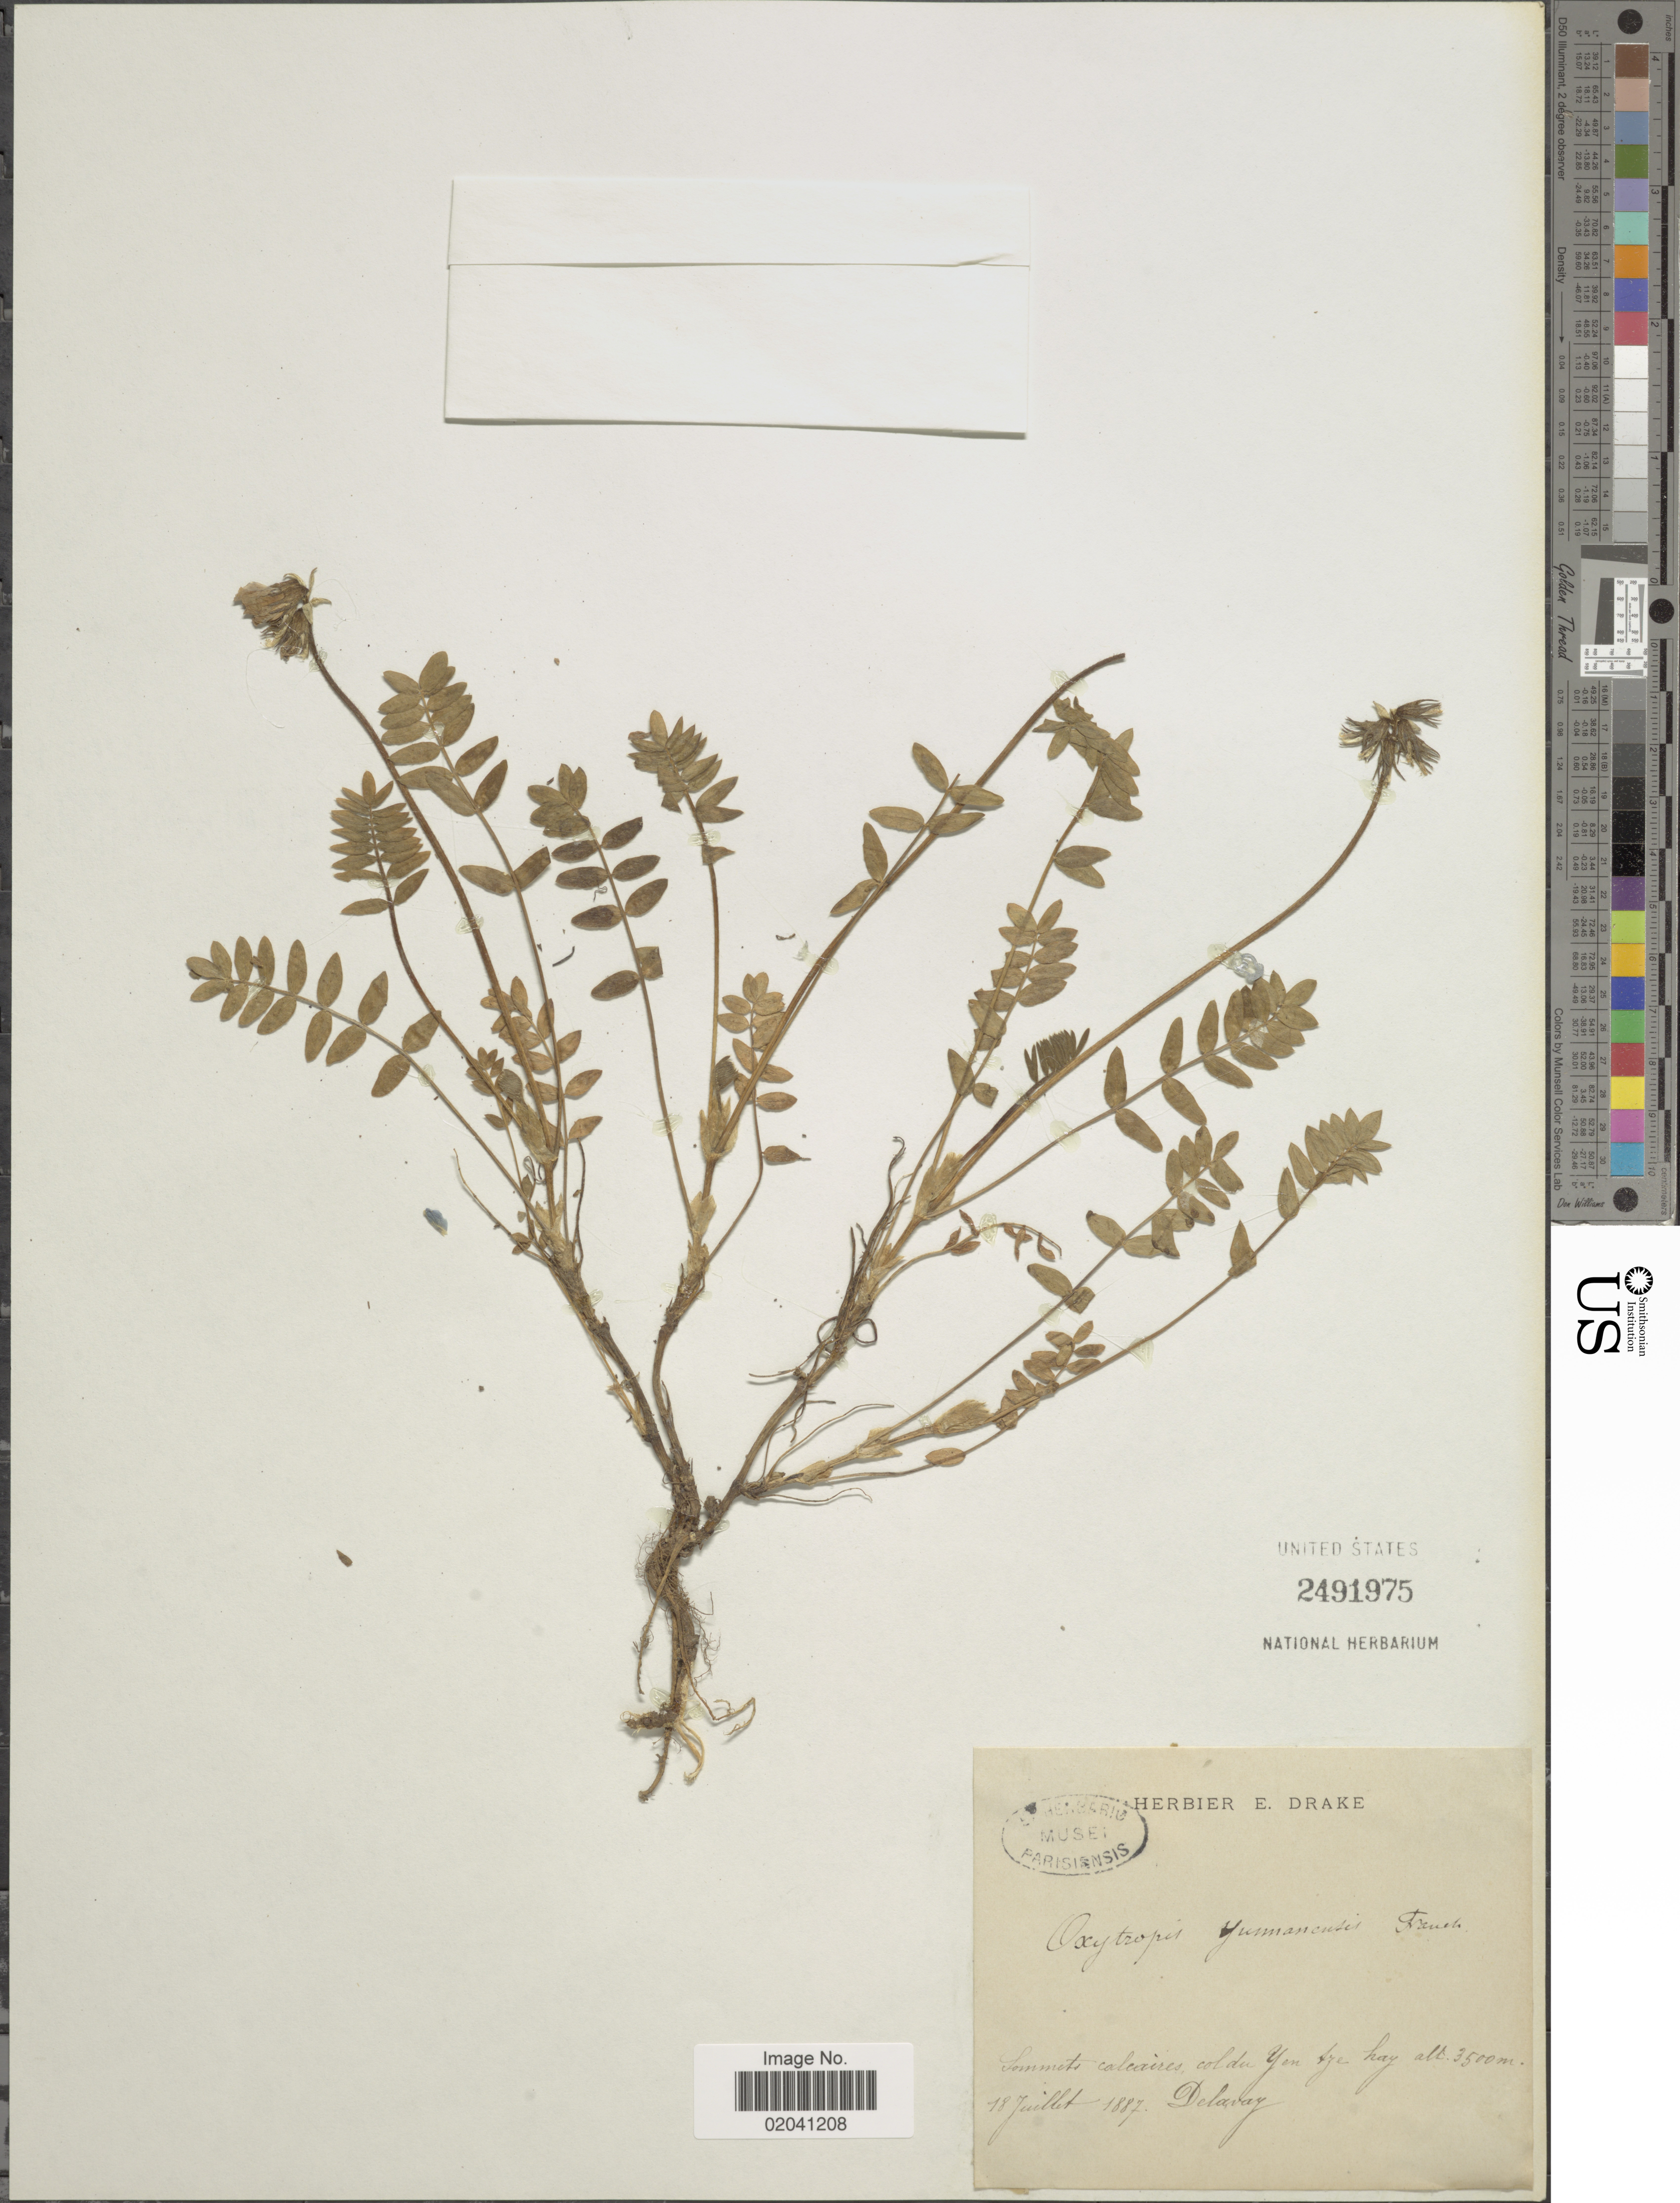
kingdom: Plantae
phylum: Tracheophyta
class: Magnoliopsida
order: Fabales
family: Fabaceae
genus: Oxytropis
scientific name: Oxytropis yunnanensis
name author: Franch.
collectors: Delavay, --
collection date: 1887-07-18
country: China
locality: Sommets calcaires col du Yen tze hay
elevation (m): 3500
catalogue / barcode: US 2491975